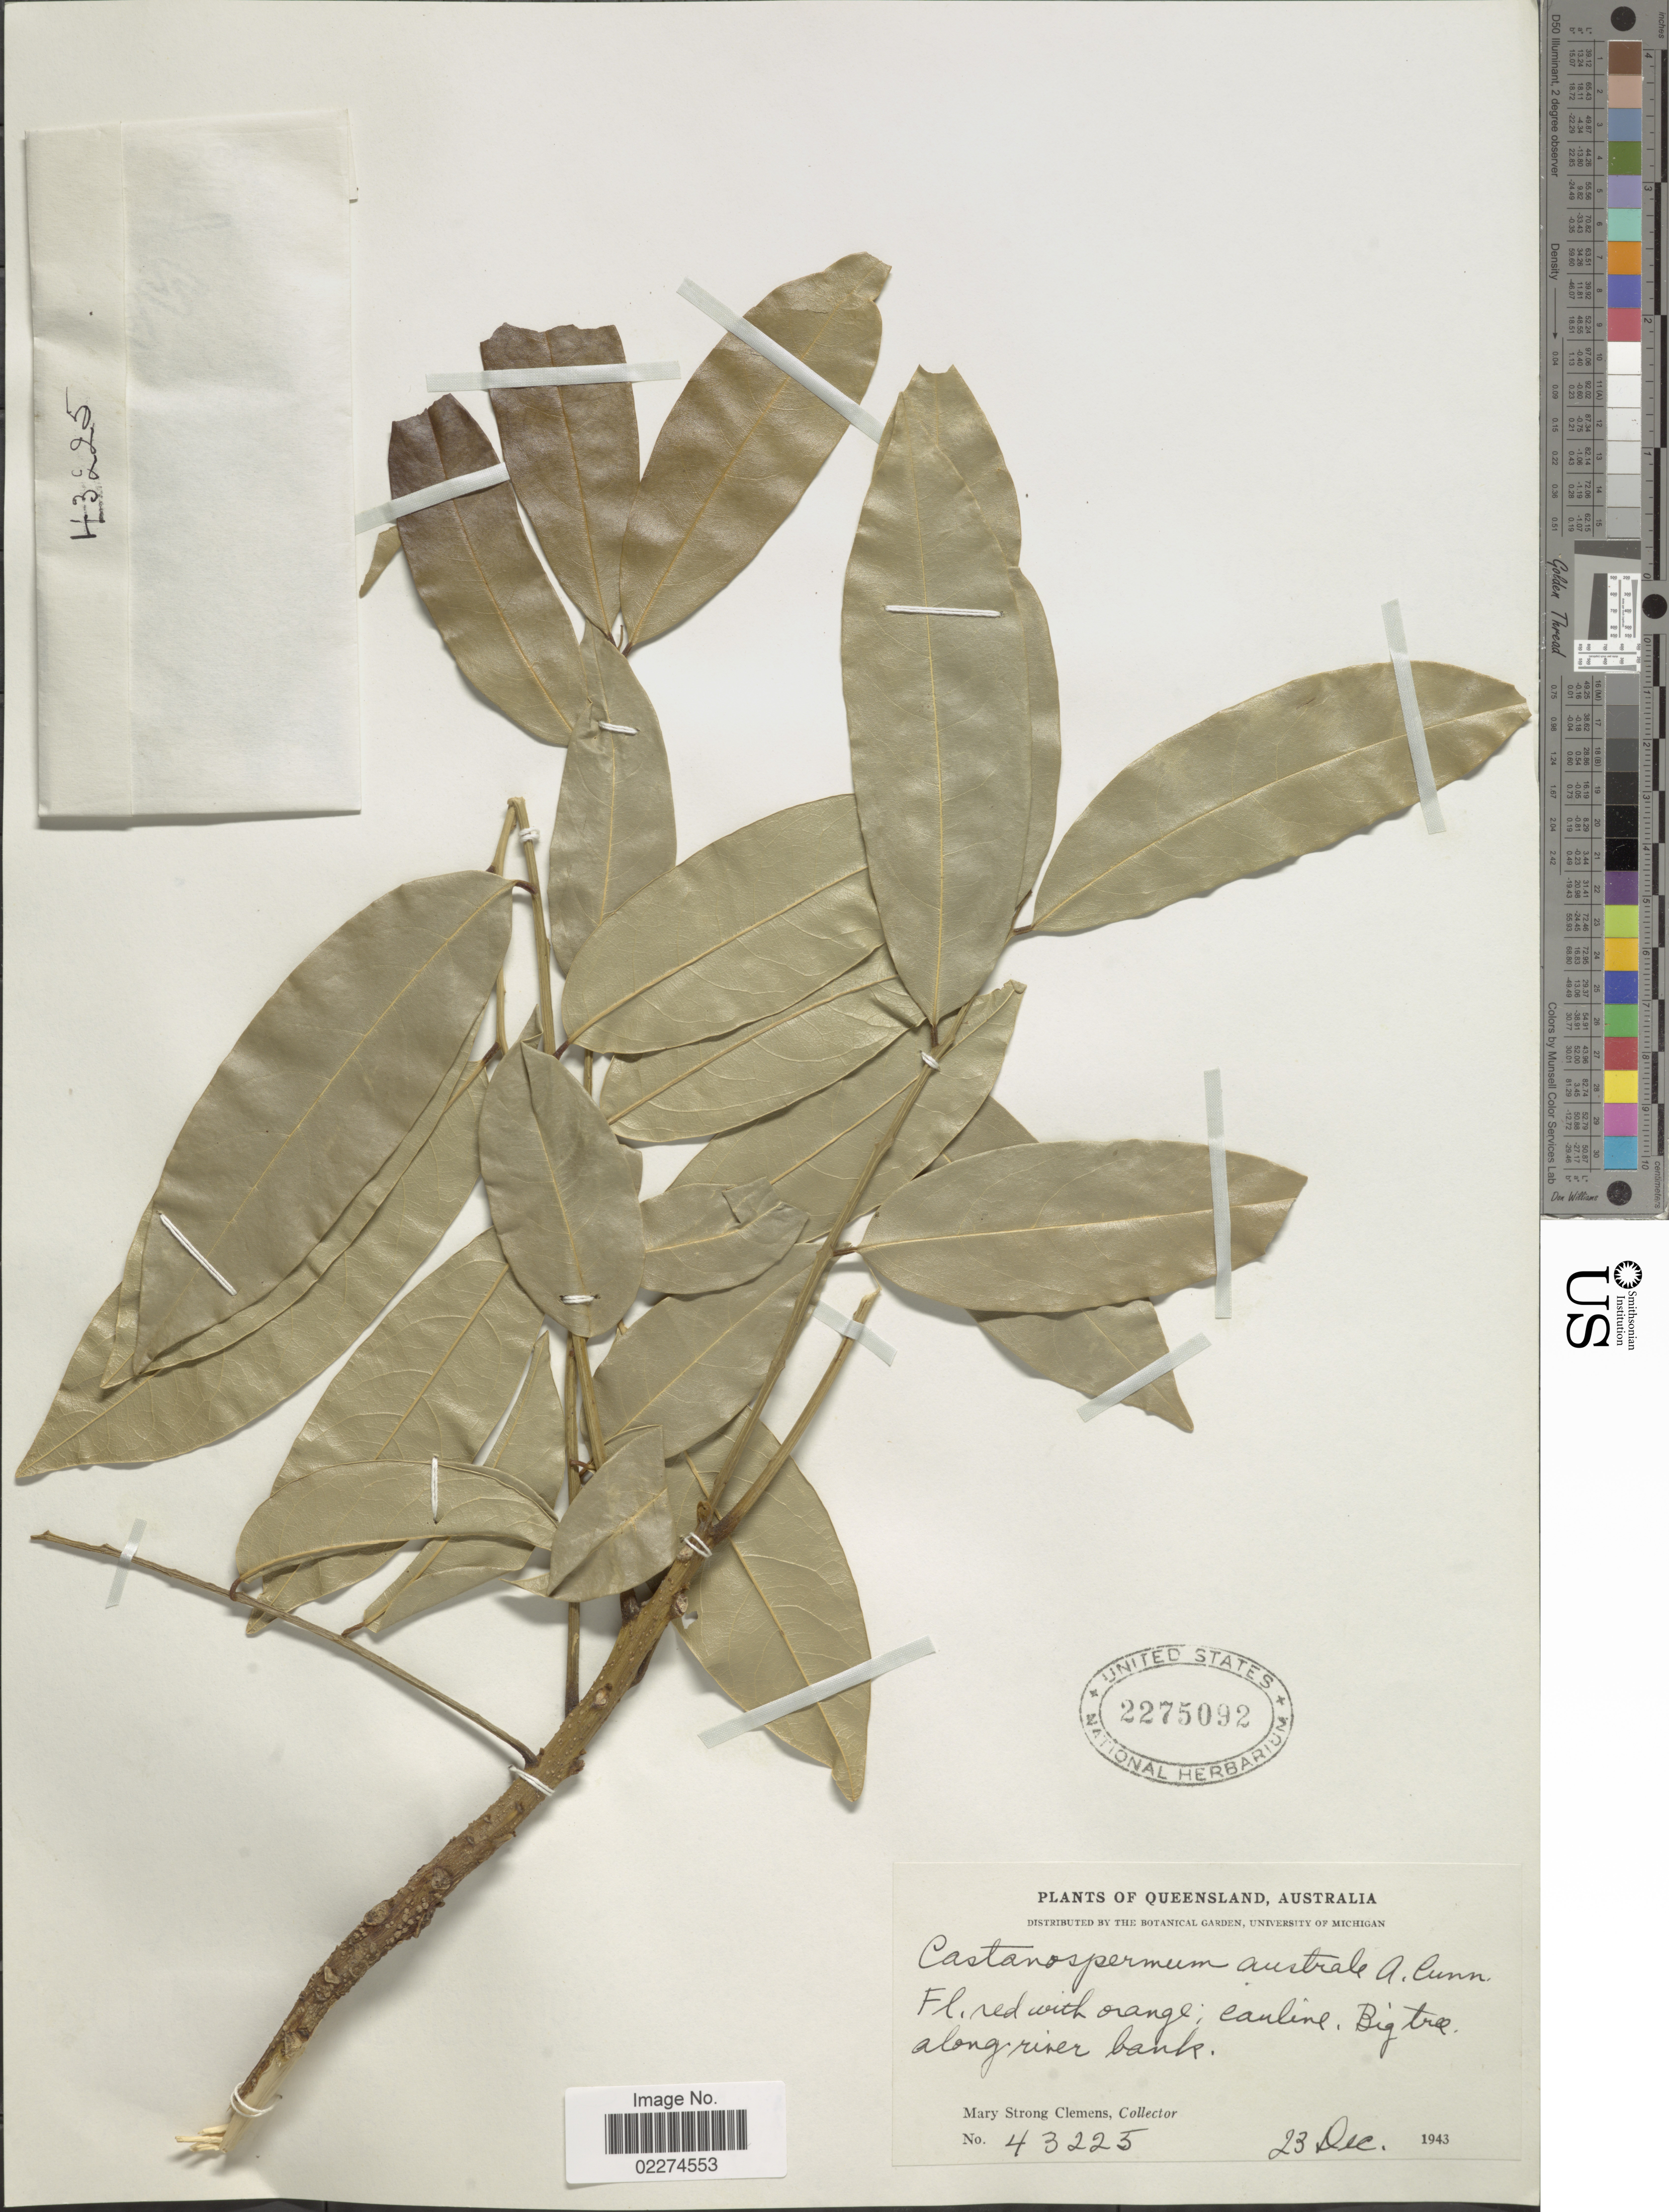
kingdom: Plantae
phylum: Tracheophyta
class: Magnoliopsida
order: Fabales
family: Fabaceae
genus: Castanospermum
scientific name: Castanospermum australe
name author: A. Cunn. & Fraser-Jenk.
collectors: M. S. Clemens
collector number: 43225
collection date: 1943-12-23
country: Australia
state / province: Queensland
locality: Queensland, Australia, Along river bank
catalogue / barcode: US 2275092